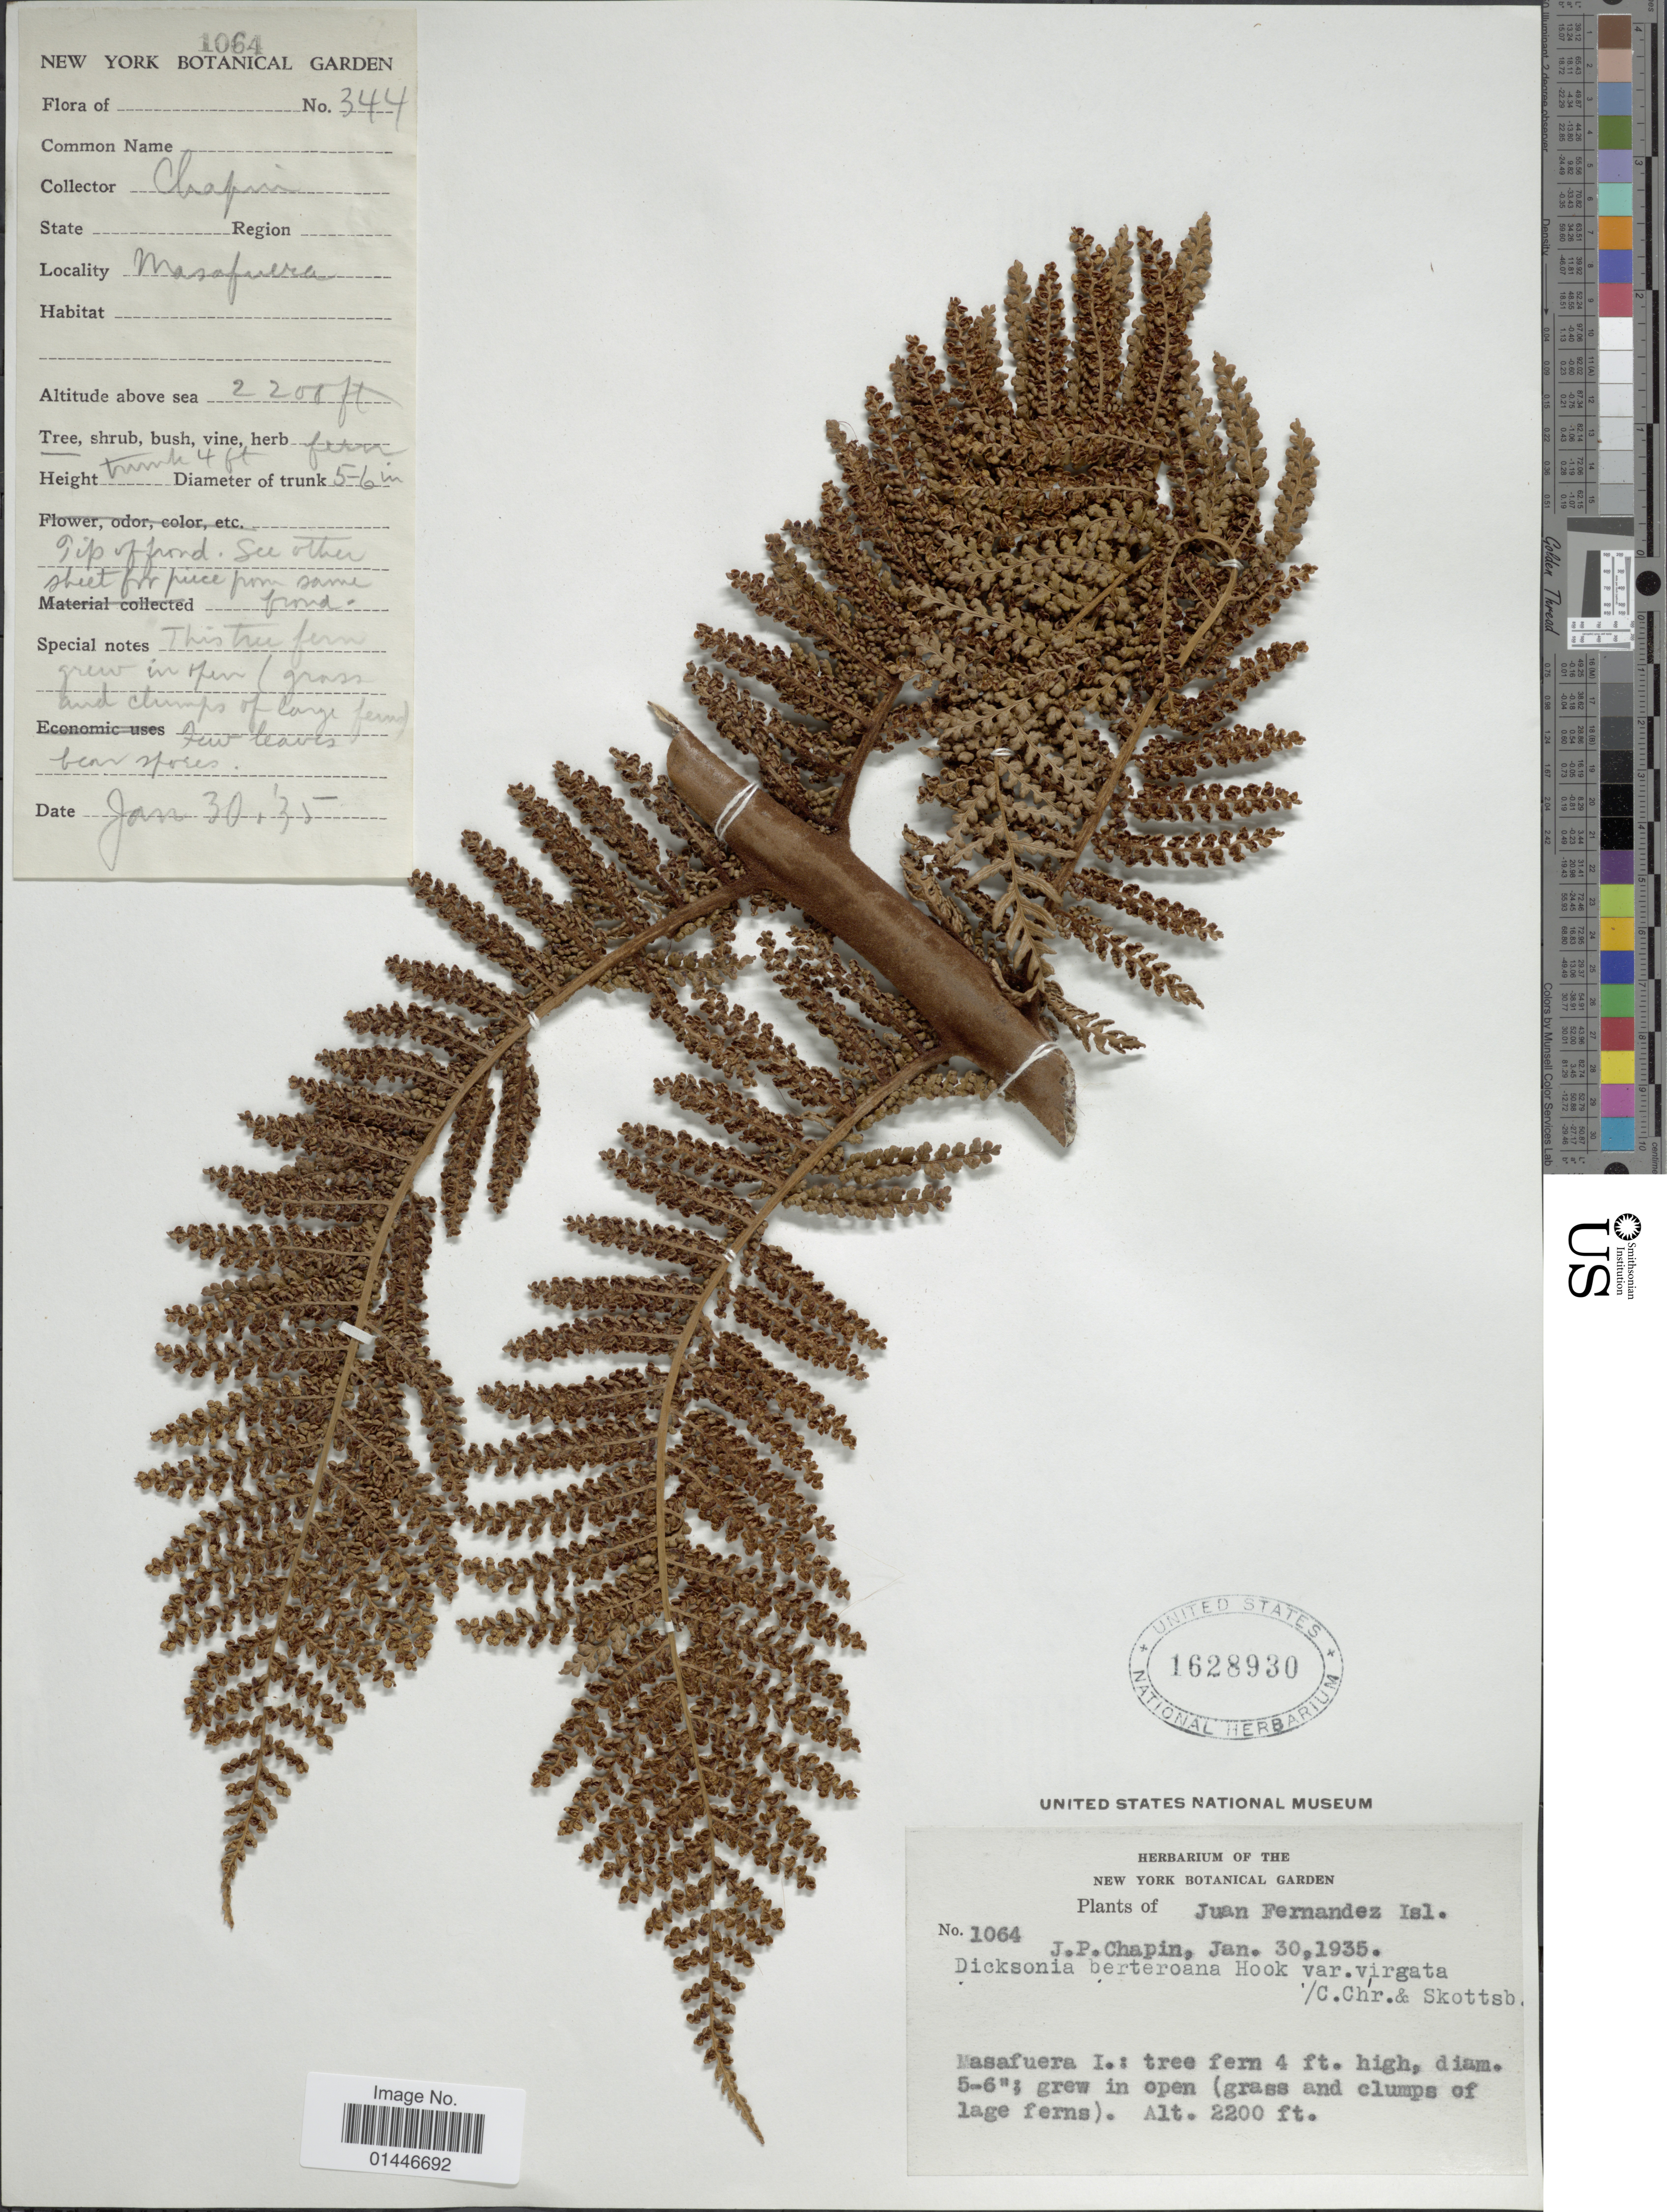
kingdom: Plantae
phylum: Tracheophyta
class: Polypodiopsida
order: Cyatheales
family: Dicksoniaceae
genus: Dicksonia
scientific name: Dicksonia berteriana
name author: (Colla) Hook.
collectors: J. Chapin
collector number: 1064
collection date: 1935-01-30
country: Chile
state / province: Valparaíso (V)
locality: Juan Fernandez Islands,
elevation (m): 671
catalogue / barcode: US 1628930